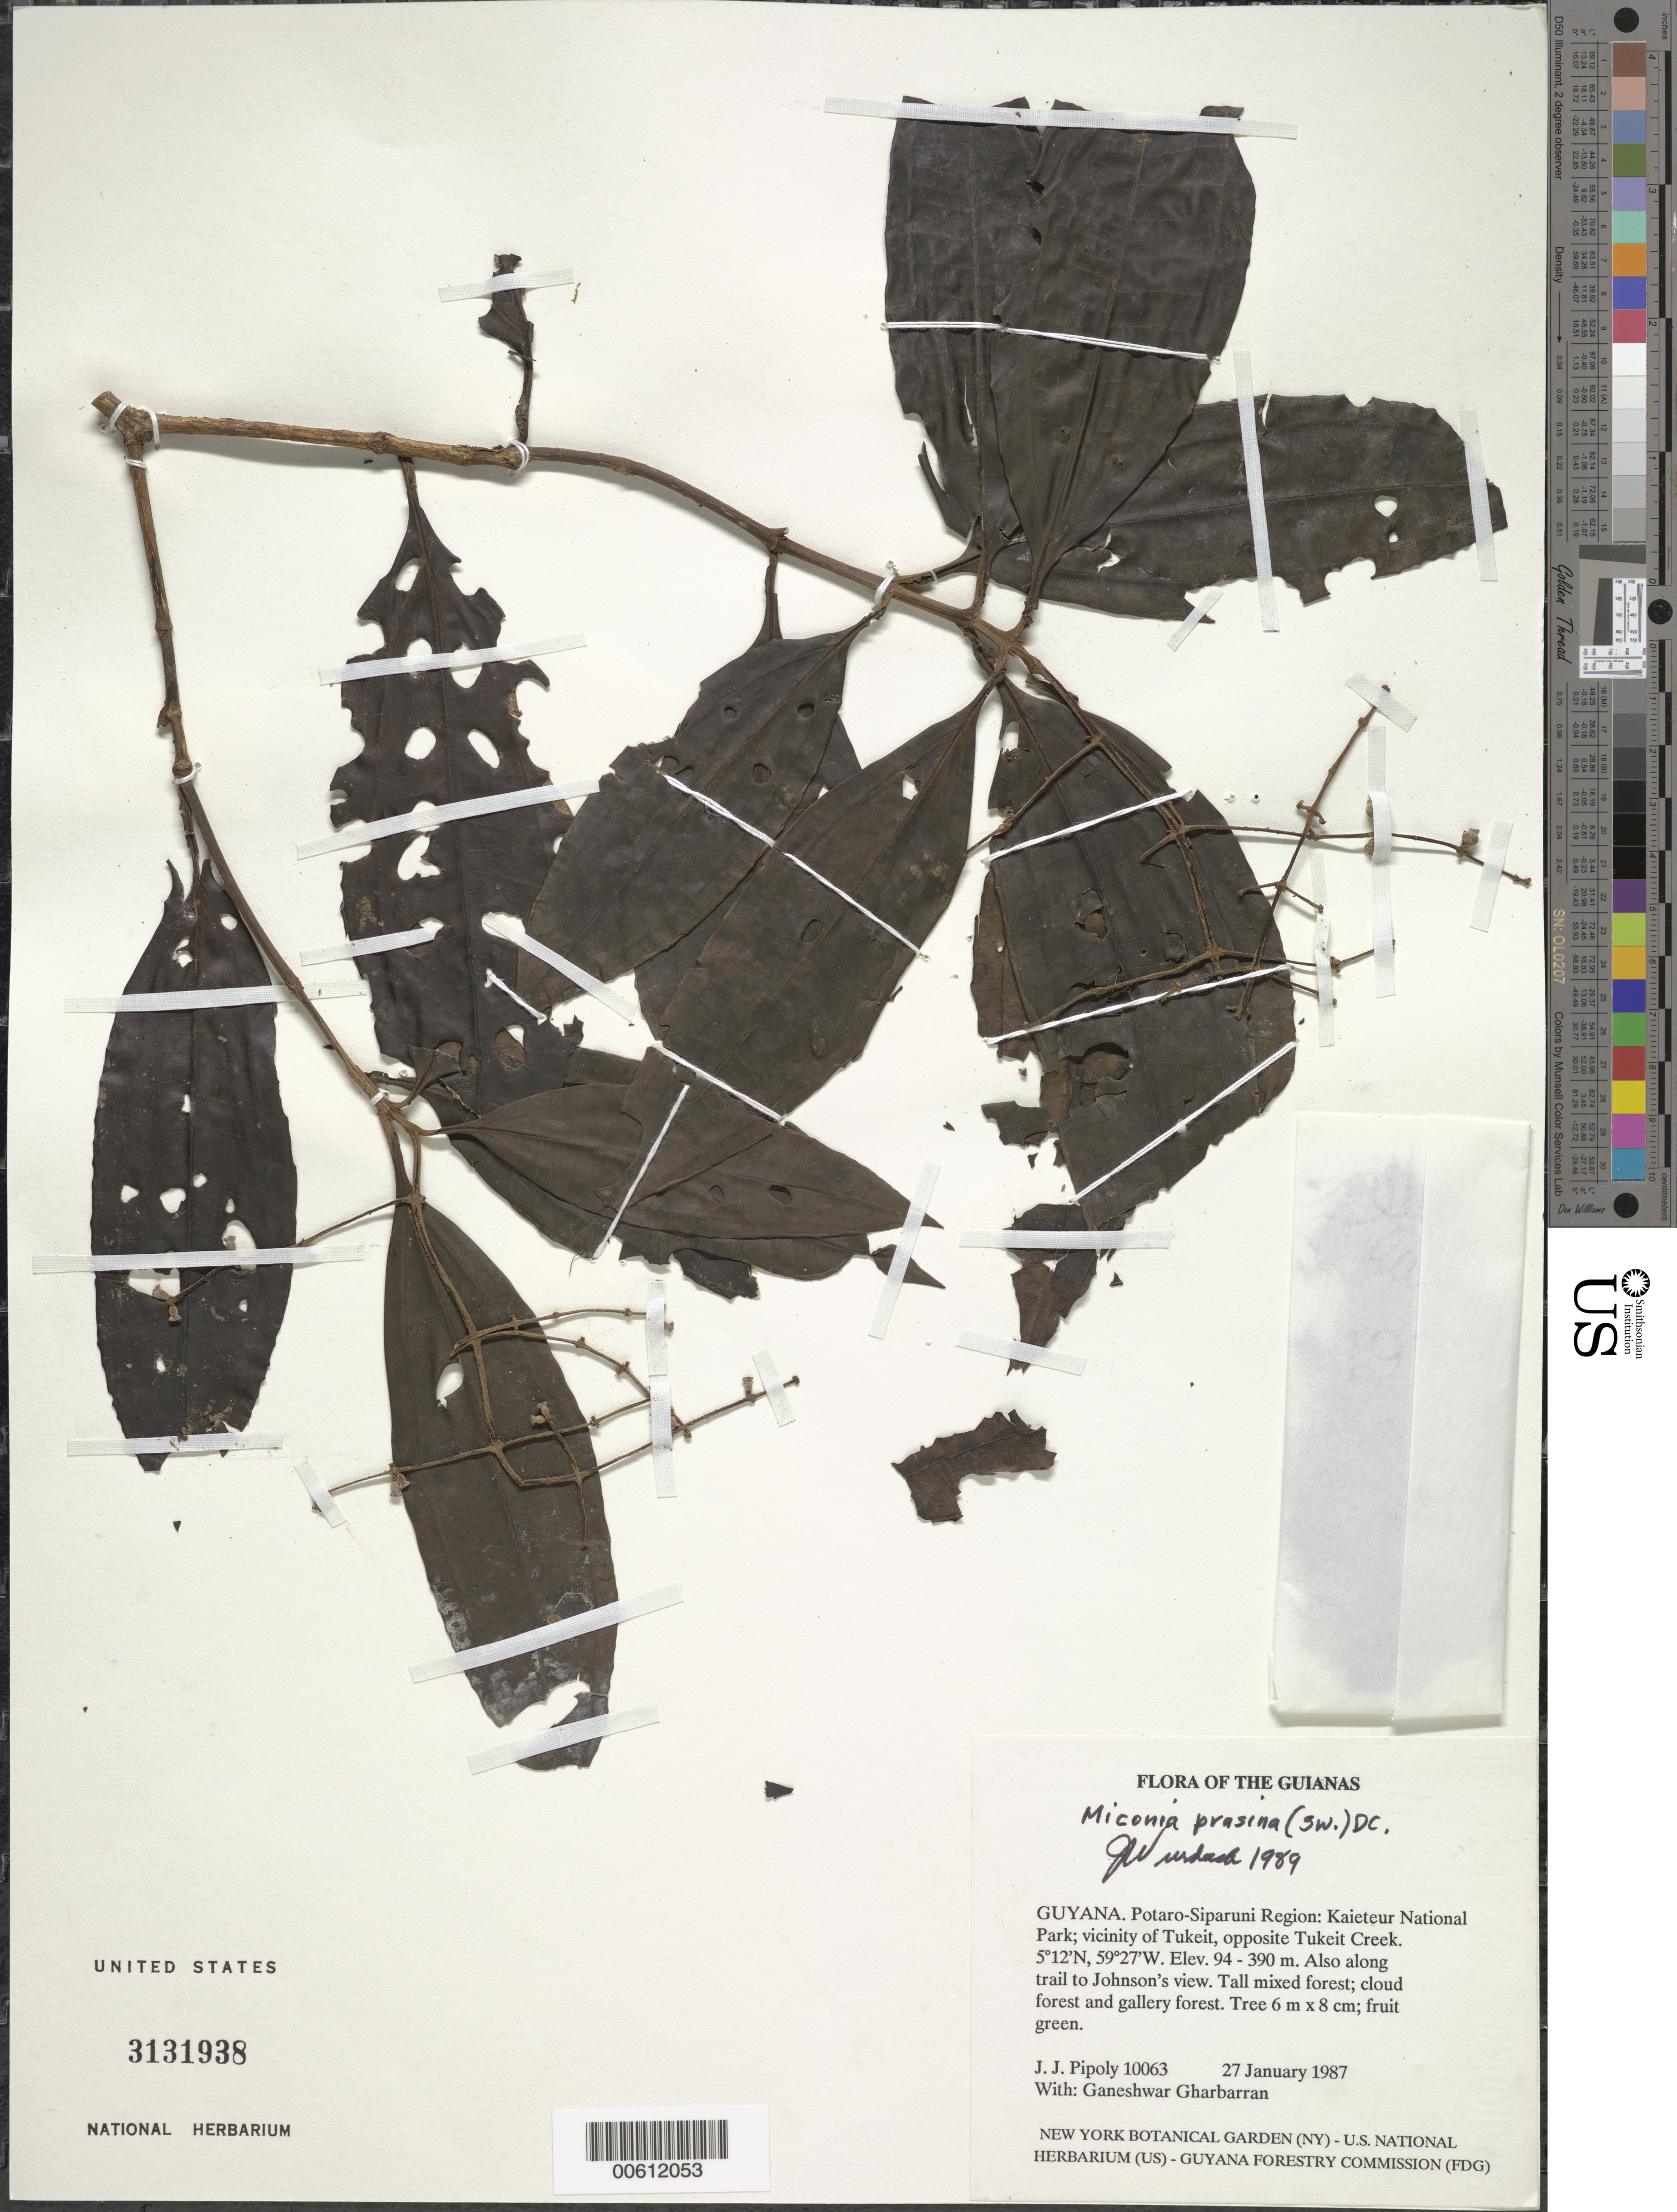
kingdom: Plantae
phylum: Tracheophyta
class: Magnoliopsida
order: Myrtales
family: Melastomataceae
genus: Miconia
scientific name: Miconia prasina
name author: (Sw.) DC.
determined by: Wurdack, John J., (US), US (UNITED STATES)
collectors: J. J. Pipoly & G. Gharbarran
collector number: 10063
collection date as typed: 27 January 1987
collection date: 1987-01-27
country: Guyana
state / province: Potaro-Siparuni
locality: Kaieteur National Park; vicinity of Tukeit, opposite Tukeit Cr. Also along trail to Johnson's View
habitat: Tall mixed forest; cloud forest and gallery forest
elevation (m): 94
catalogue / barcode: US 3131938